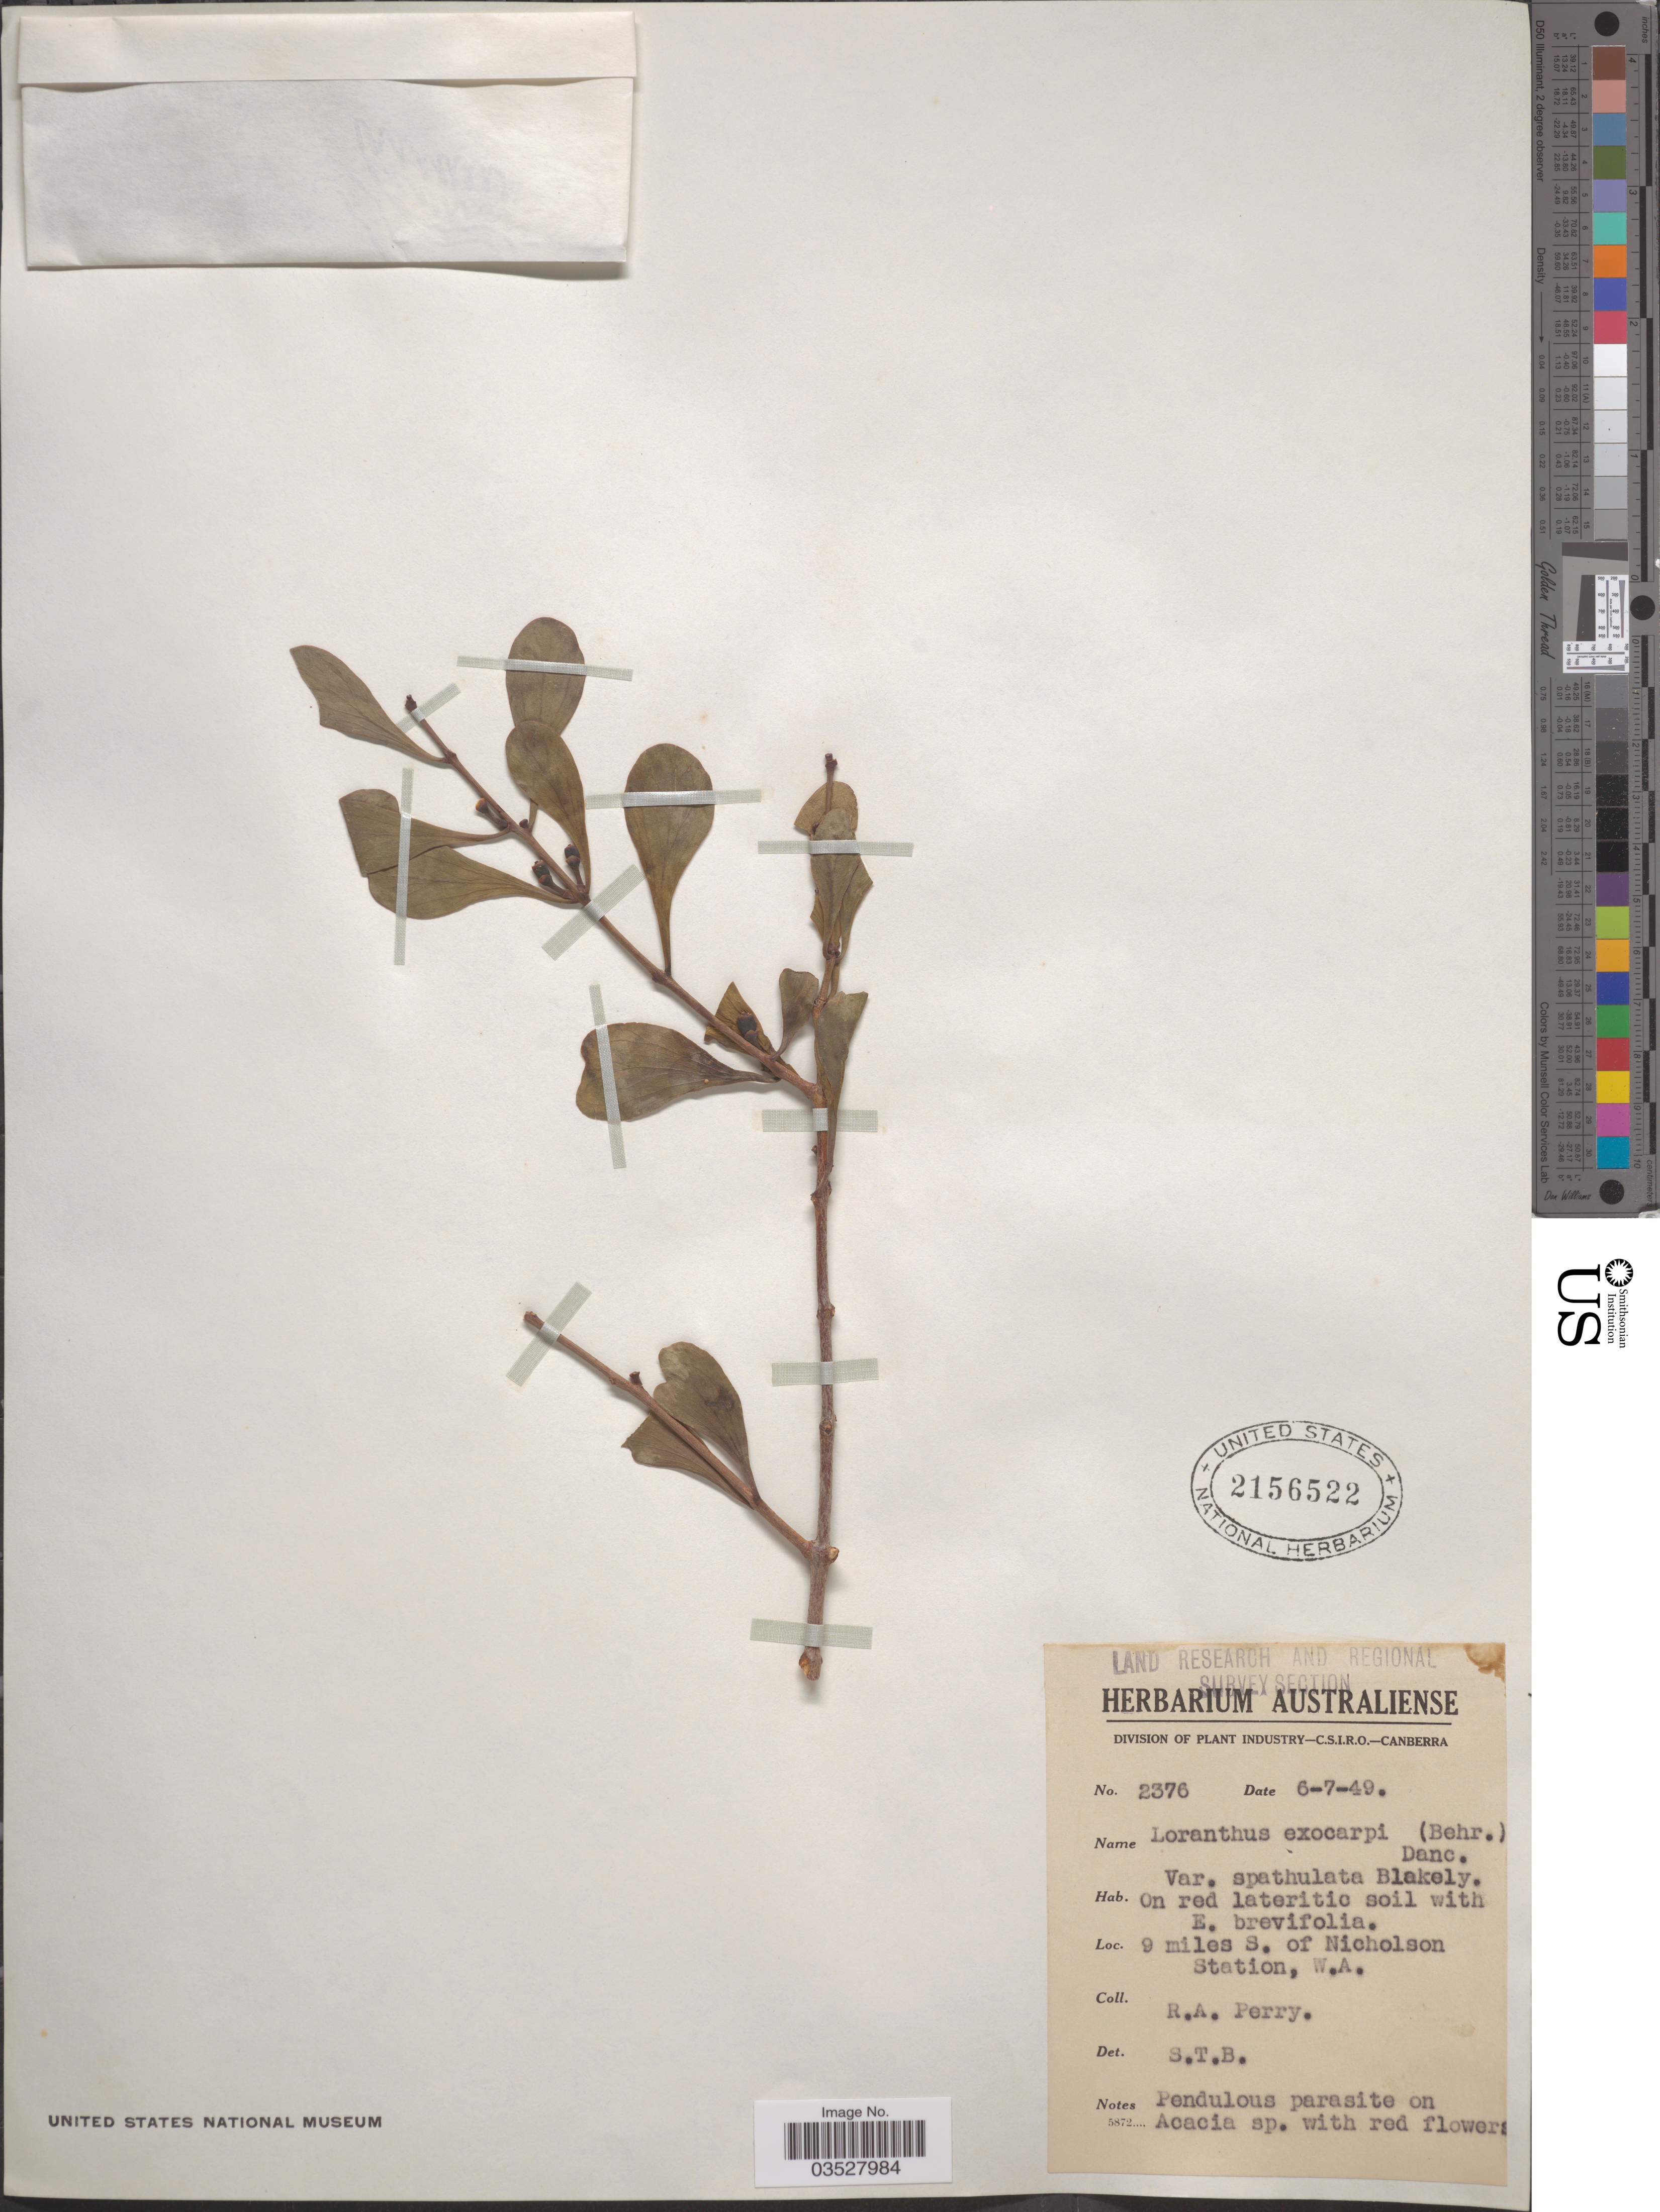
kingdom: Plantae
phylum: Tracheophyta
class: Magnoliopsida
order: Santalales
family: Loranthaceae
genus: Lysiana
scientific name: Lysiana exocarpi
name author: Tiegh.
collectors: Perry, R. A.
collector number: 2376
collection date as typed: Transcribed d/m/y: 6/7/49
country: Australia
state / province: Western Australia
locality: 9 miles S. of Nicholson Station, W.A.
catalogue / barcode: US 2156522